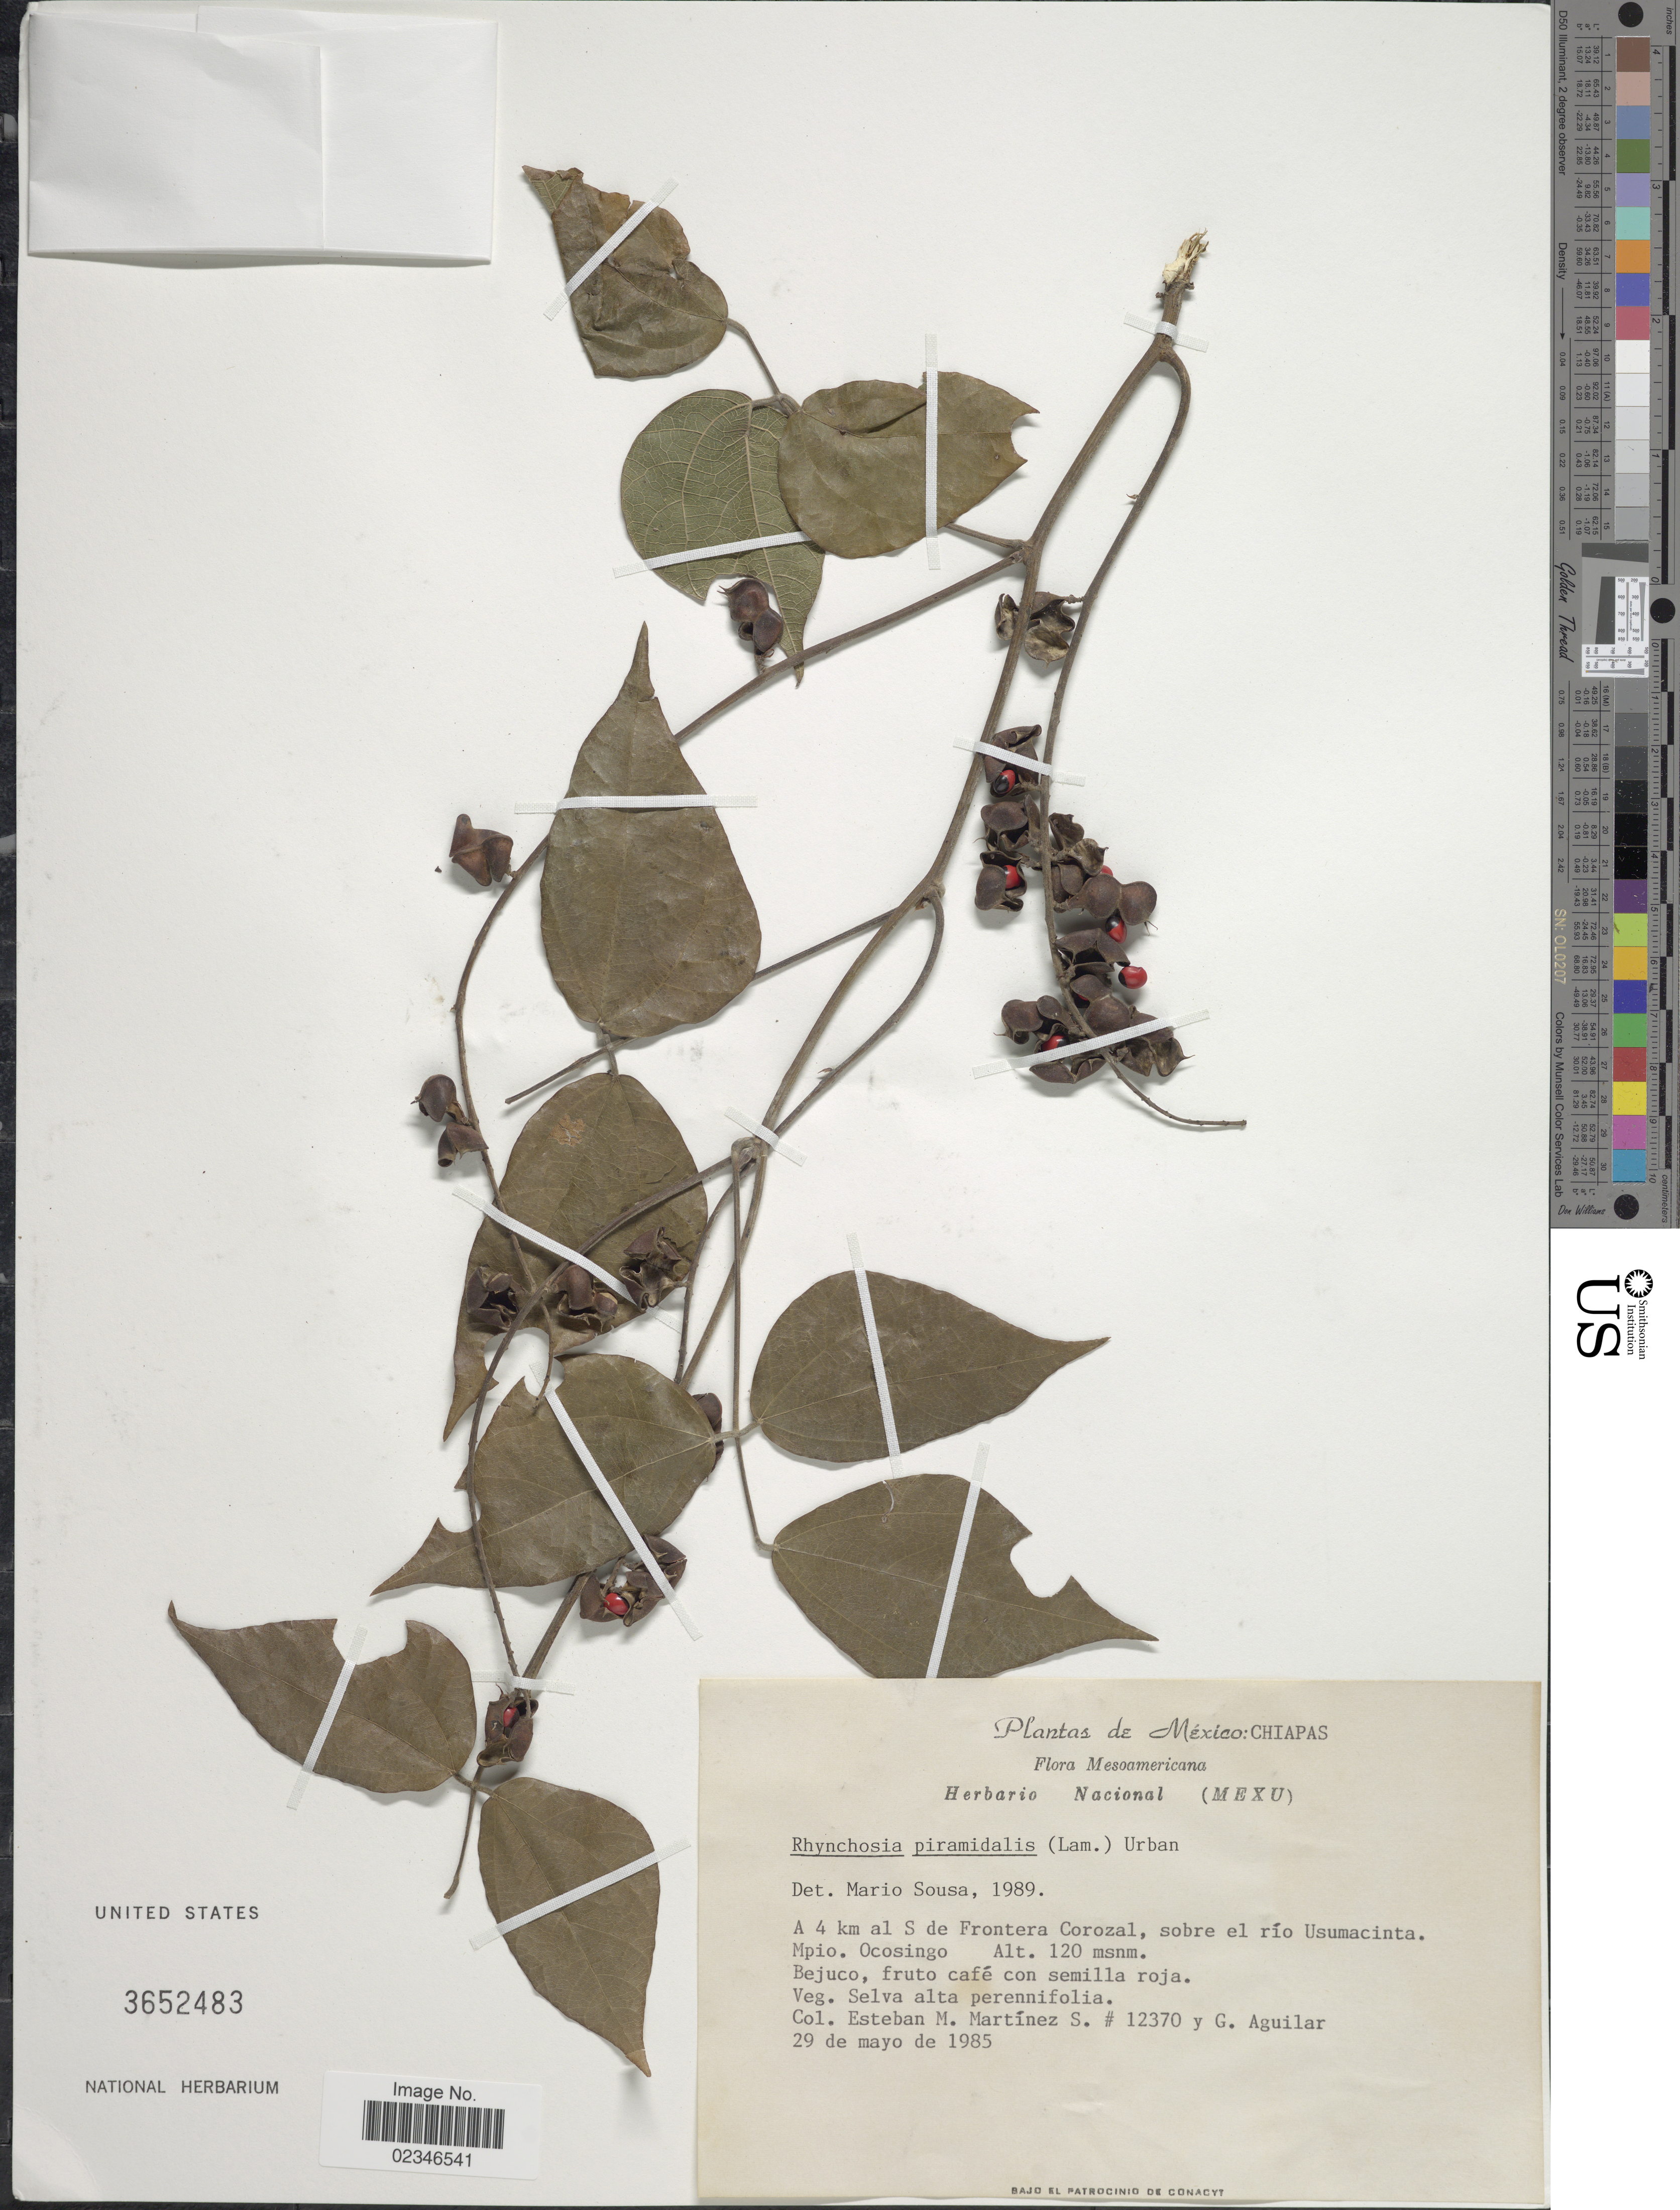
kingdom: Plantae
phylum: Tracheophyta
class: Magnoliopsida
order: Fabales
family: Fabaceae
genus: Rhynchosia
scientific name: Rhynchosia pyramidalis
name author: (Lam.) Urb.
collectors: E. M. Martínez S. & G. Aguilar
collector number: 12370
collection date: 1985-05-29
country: Mexico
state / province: Chiapas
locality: A 4 km al S de Frontera Corozal, sobre el rio Usumacinta, Mpio. Ocosingo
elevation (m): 120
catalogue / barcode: US 3652483